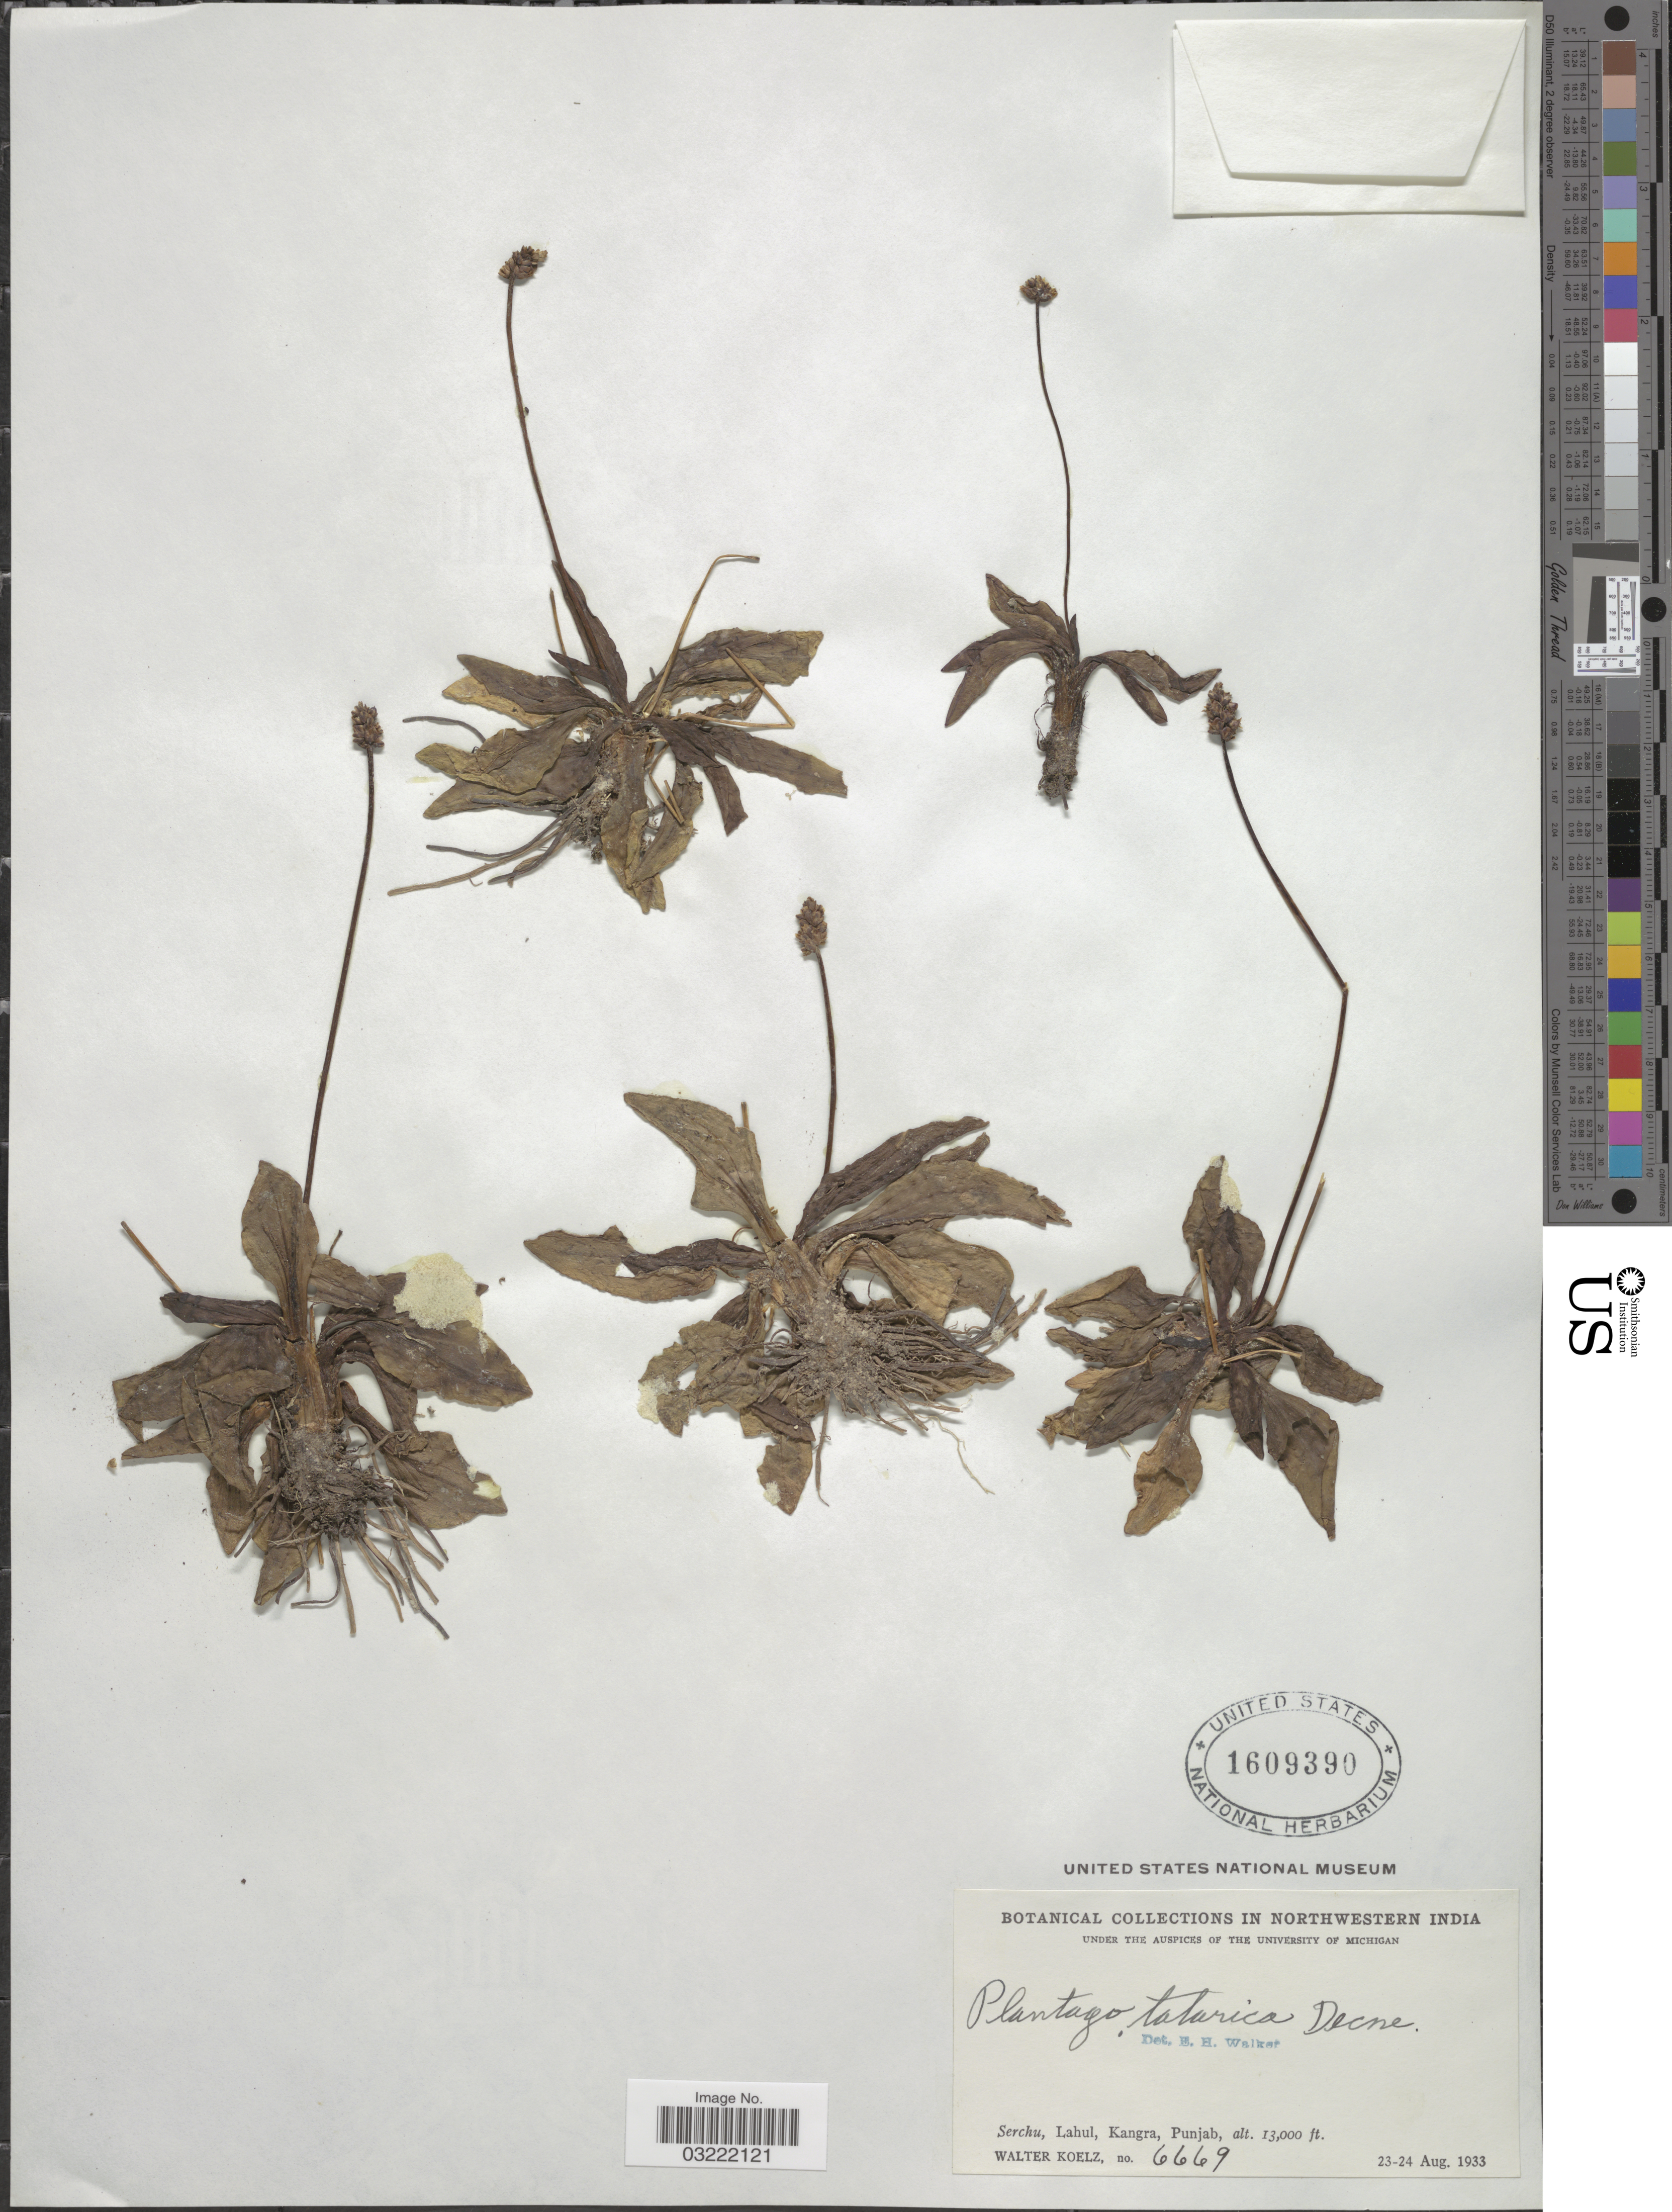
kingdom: Plantae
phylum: Tracheophyta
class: Magnoliopsida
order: Lamiales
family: Plantaginaceae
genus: Plantago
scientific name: Plantago gentianoides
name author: Sibth. & Sm.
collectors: W. N. Koelz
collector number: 6669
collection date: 1933-08-23/1933-08-24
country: India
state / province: Punjab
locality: Northwestern India. Serchu, Lahul, Kangra.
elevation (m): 3962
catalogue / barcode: US 1609390